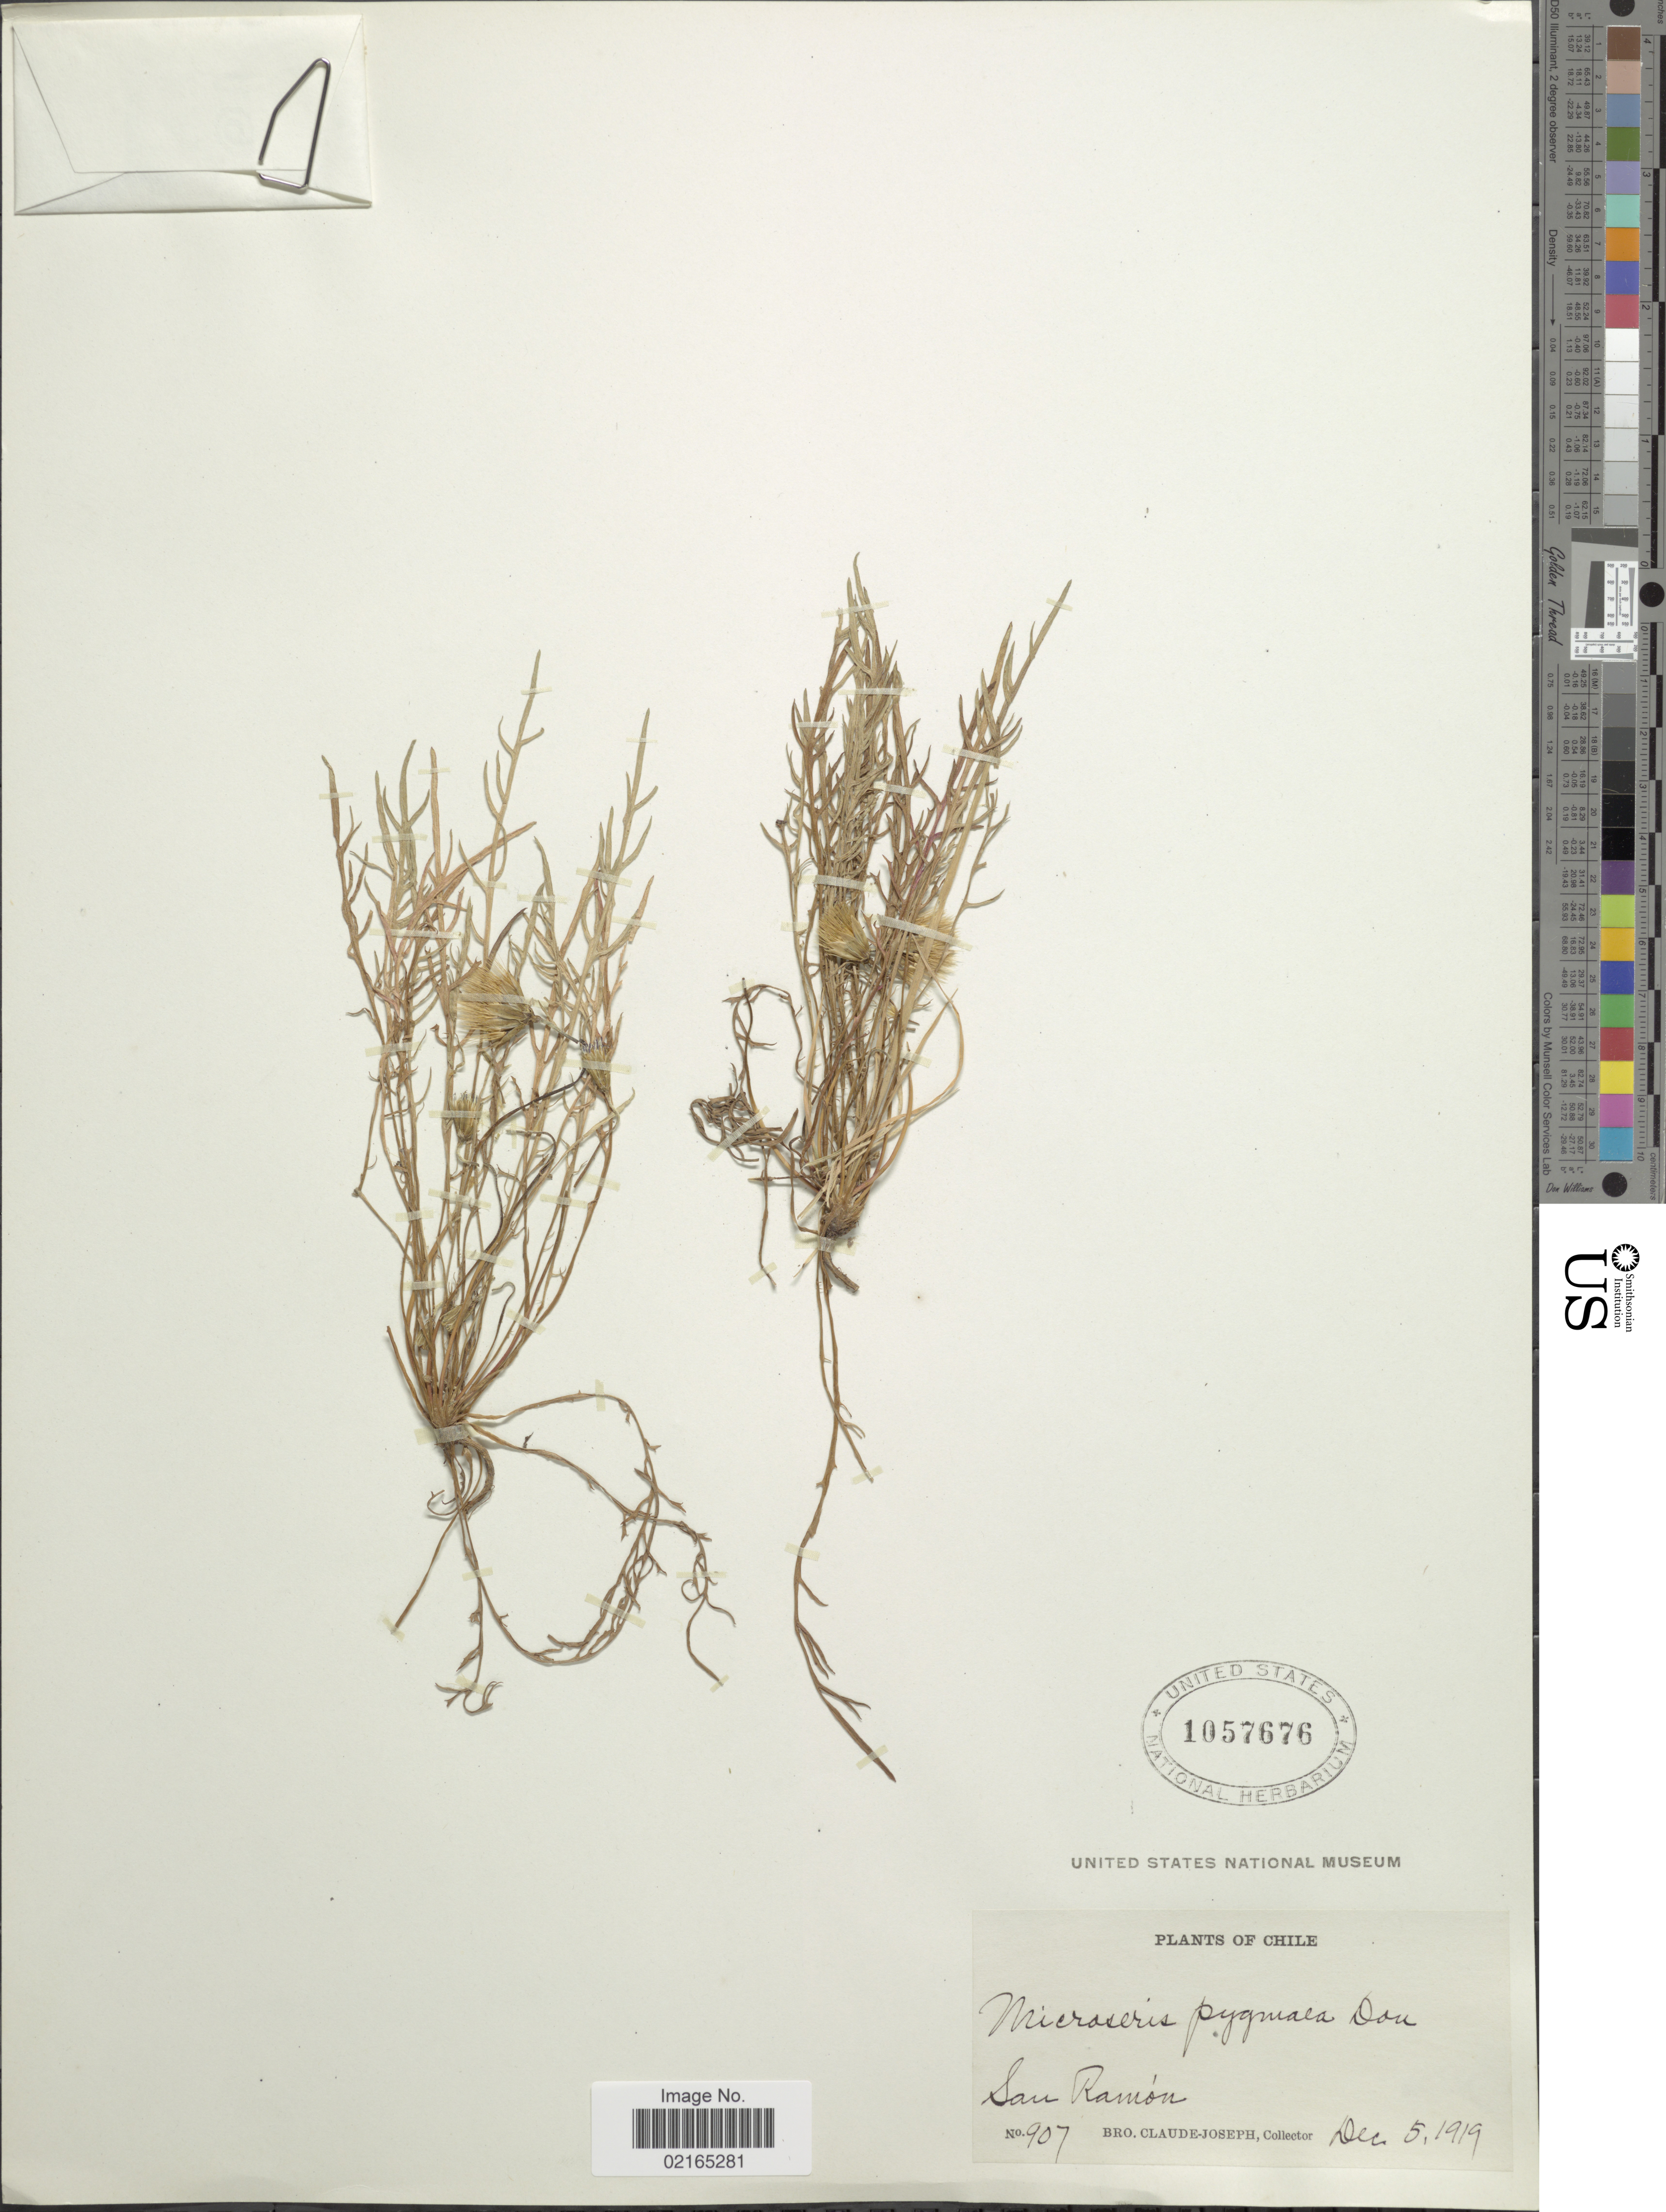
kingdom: Plantae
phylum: Tracheophyta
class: Magnoliopsida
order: Asterales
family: Asteraceae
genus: Microseris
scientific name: Microseris pygmaea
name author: D. Don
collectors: Bro. Claude-Joseph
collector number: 907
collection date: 1919-12-05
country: Chile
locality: Sam Ramón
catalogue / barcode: US 1057676